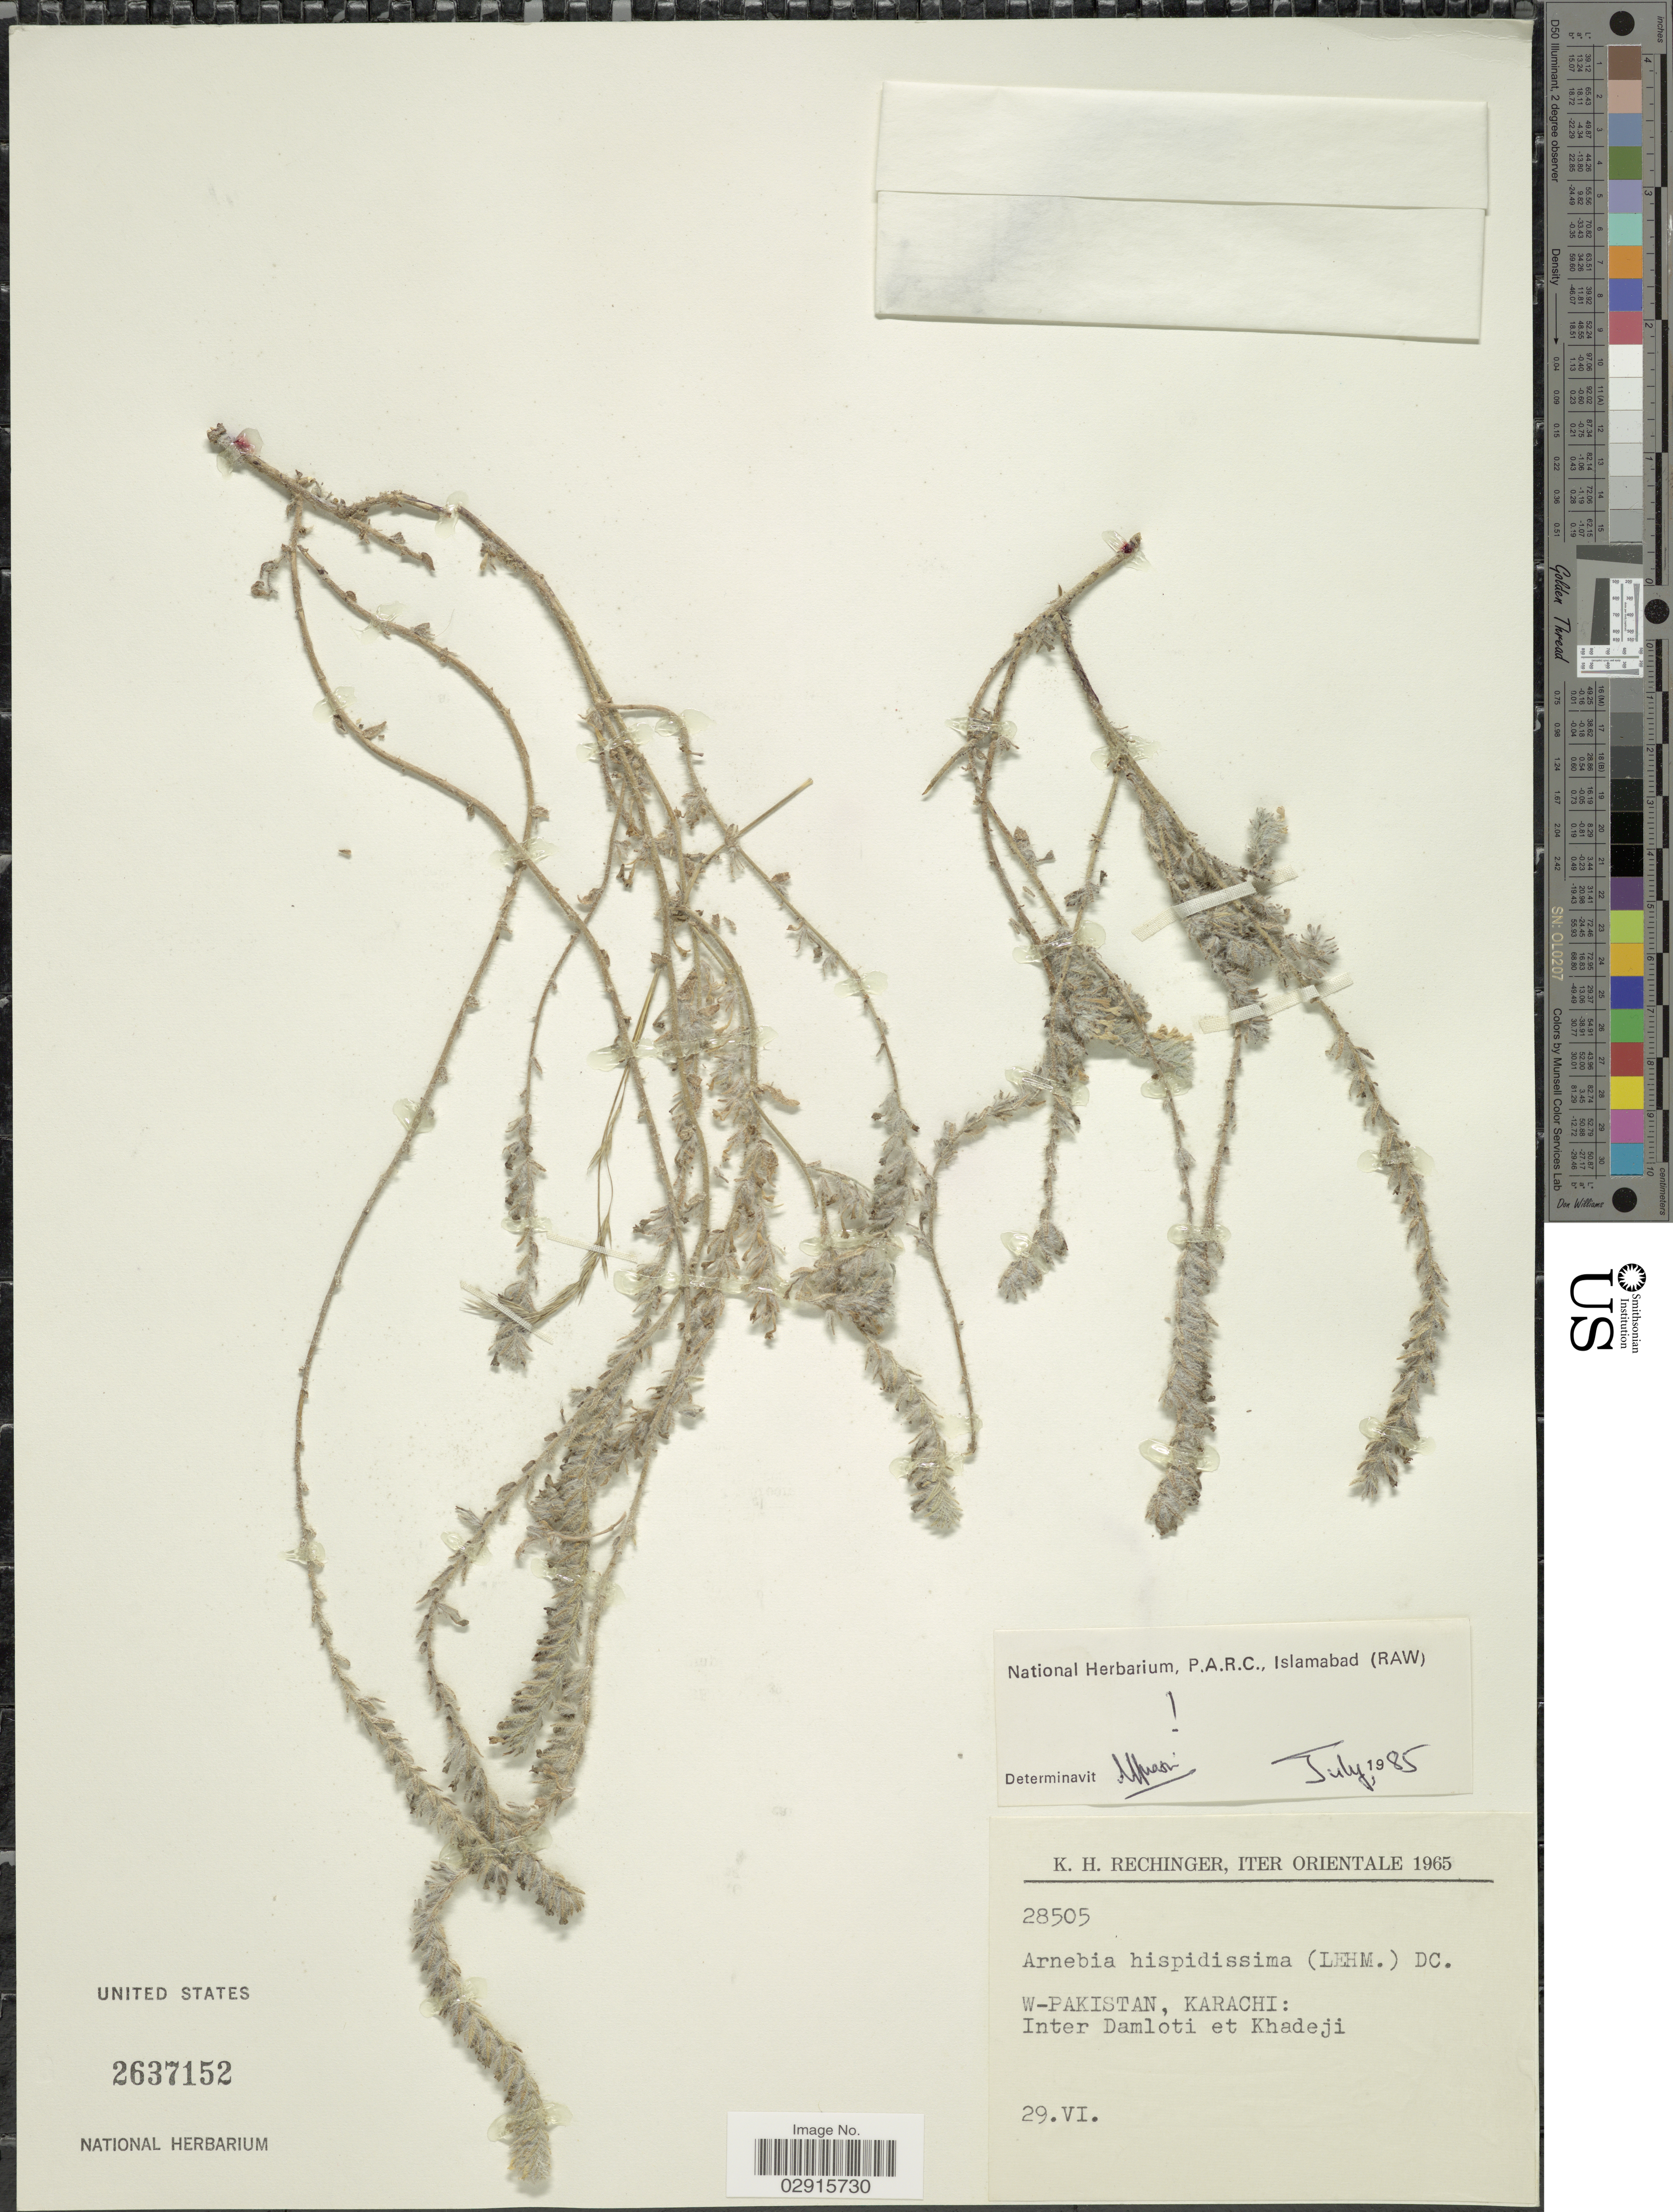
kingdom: Plantae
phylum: Tracheophyta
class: Magnoliopsida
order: Boraginales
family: Boraginaceae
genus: Arnebia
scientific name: Arnebia hispidissima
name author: (Lehm.) A. DC.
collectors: K. H. Rechinger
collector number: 28505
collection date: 1965-06-29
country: Pakistan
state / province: Sindh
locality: Iter Orientale. W-Pakistan, Karachi: Inter Damloti et Khadeji.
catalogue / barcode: US 2637152